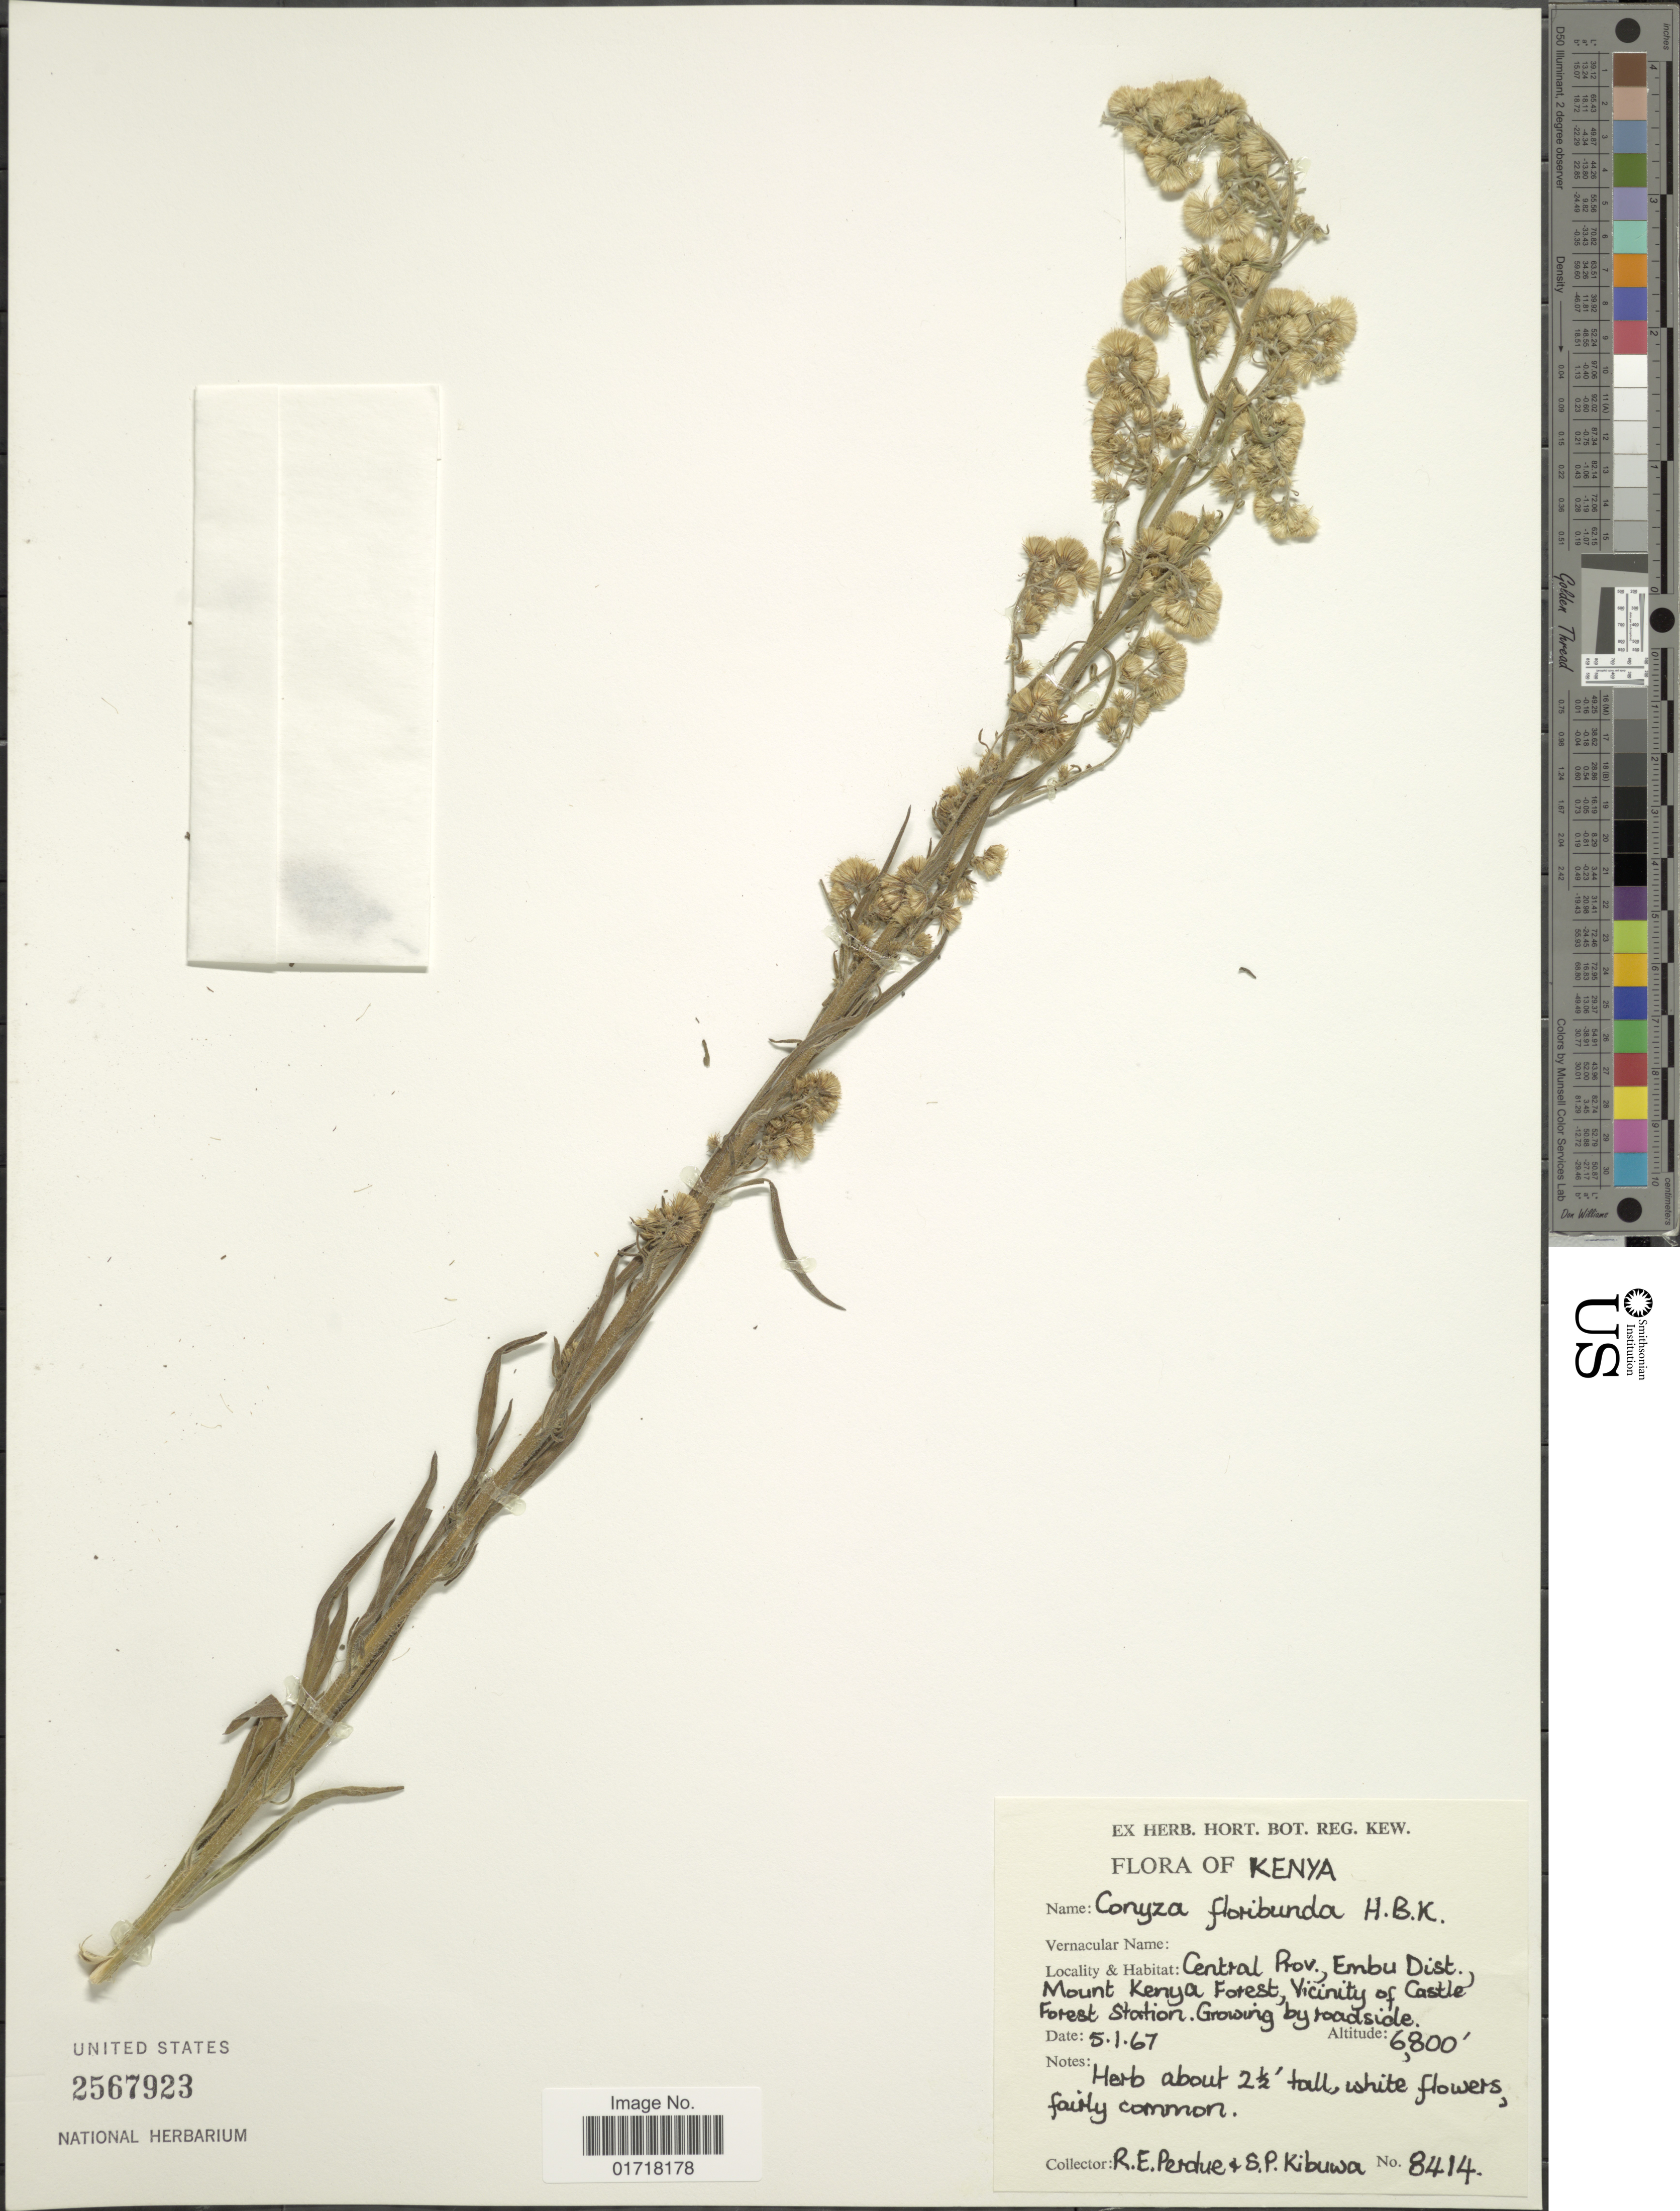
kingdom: Plantae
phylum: Tracheophyta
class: Magnoliopsida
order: Asterales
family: Asteraceae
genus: Conyza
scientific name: Conyza floribunda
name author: Kunth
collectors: R. E. Perdue & S. Kibuwa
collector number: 8414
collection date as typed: Transcribed d/m/y: 5/1/67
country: Kenya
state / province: Embu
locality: Central Prov., Embu Dist., Mount Kenya Forest, Vicinity of Castle Forest Station, Gowing by roadside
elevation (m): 2073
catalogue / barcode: US 2567923